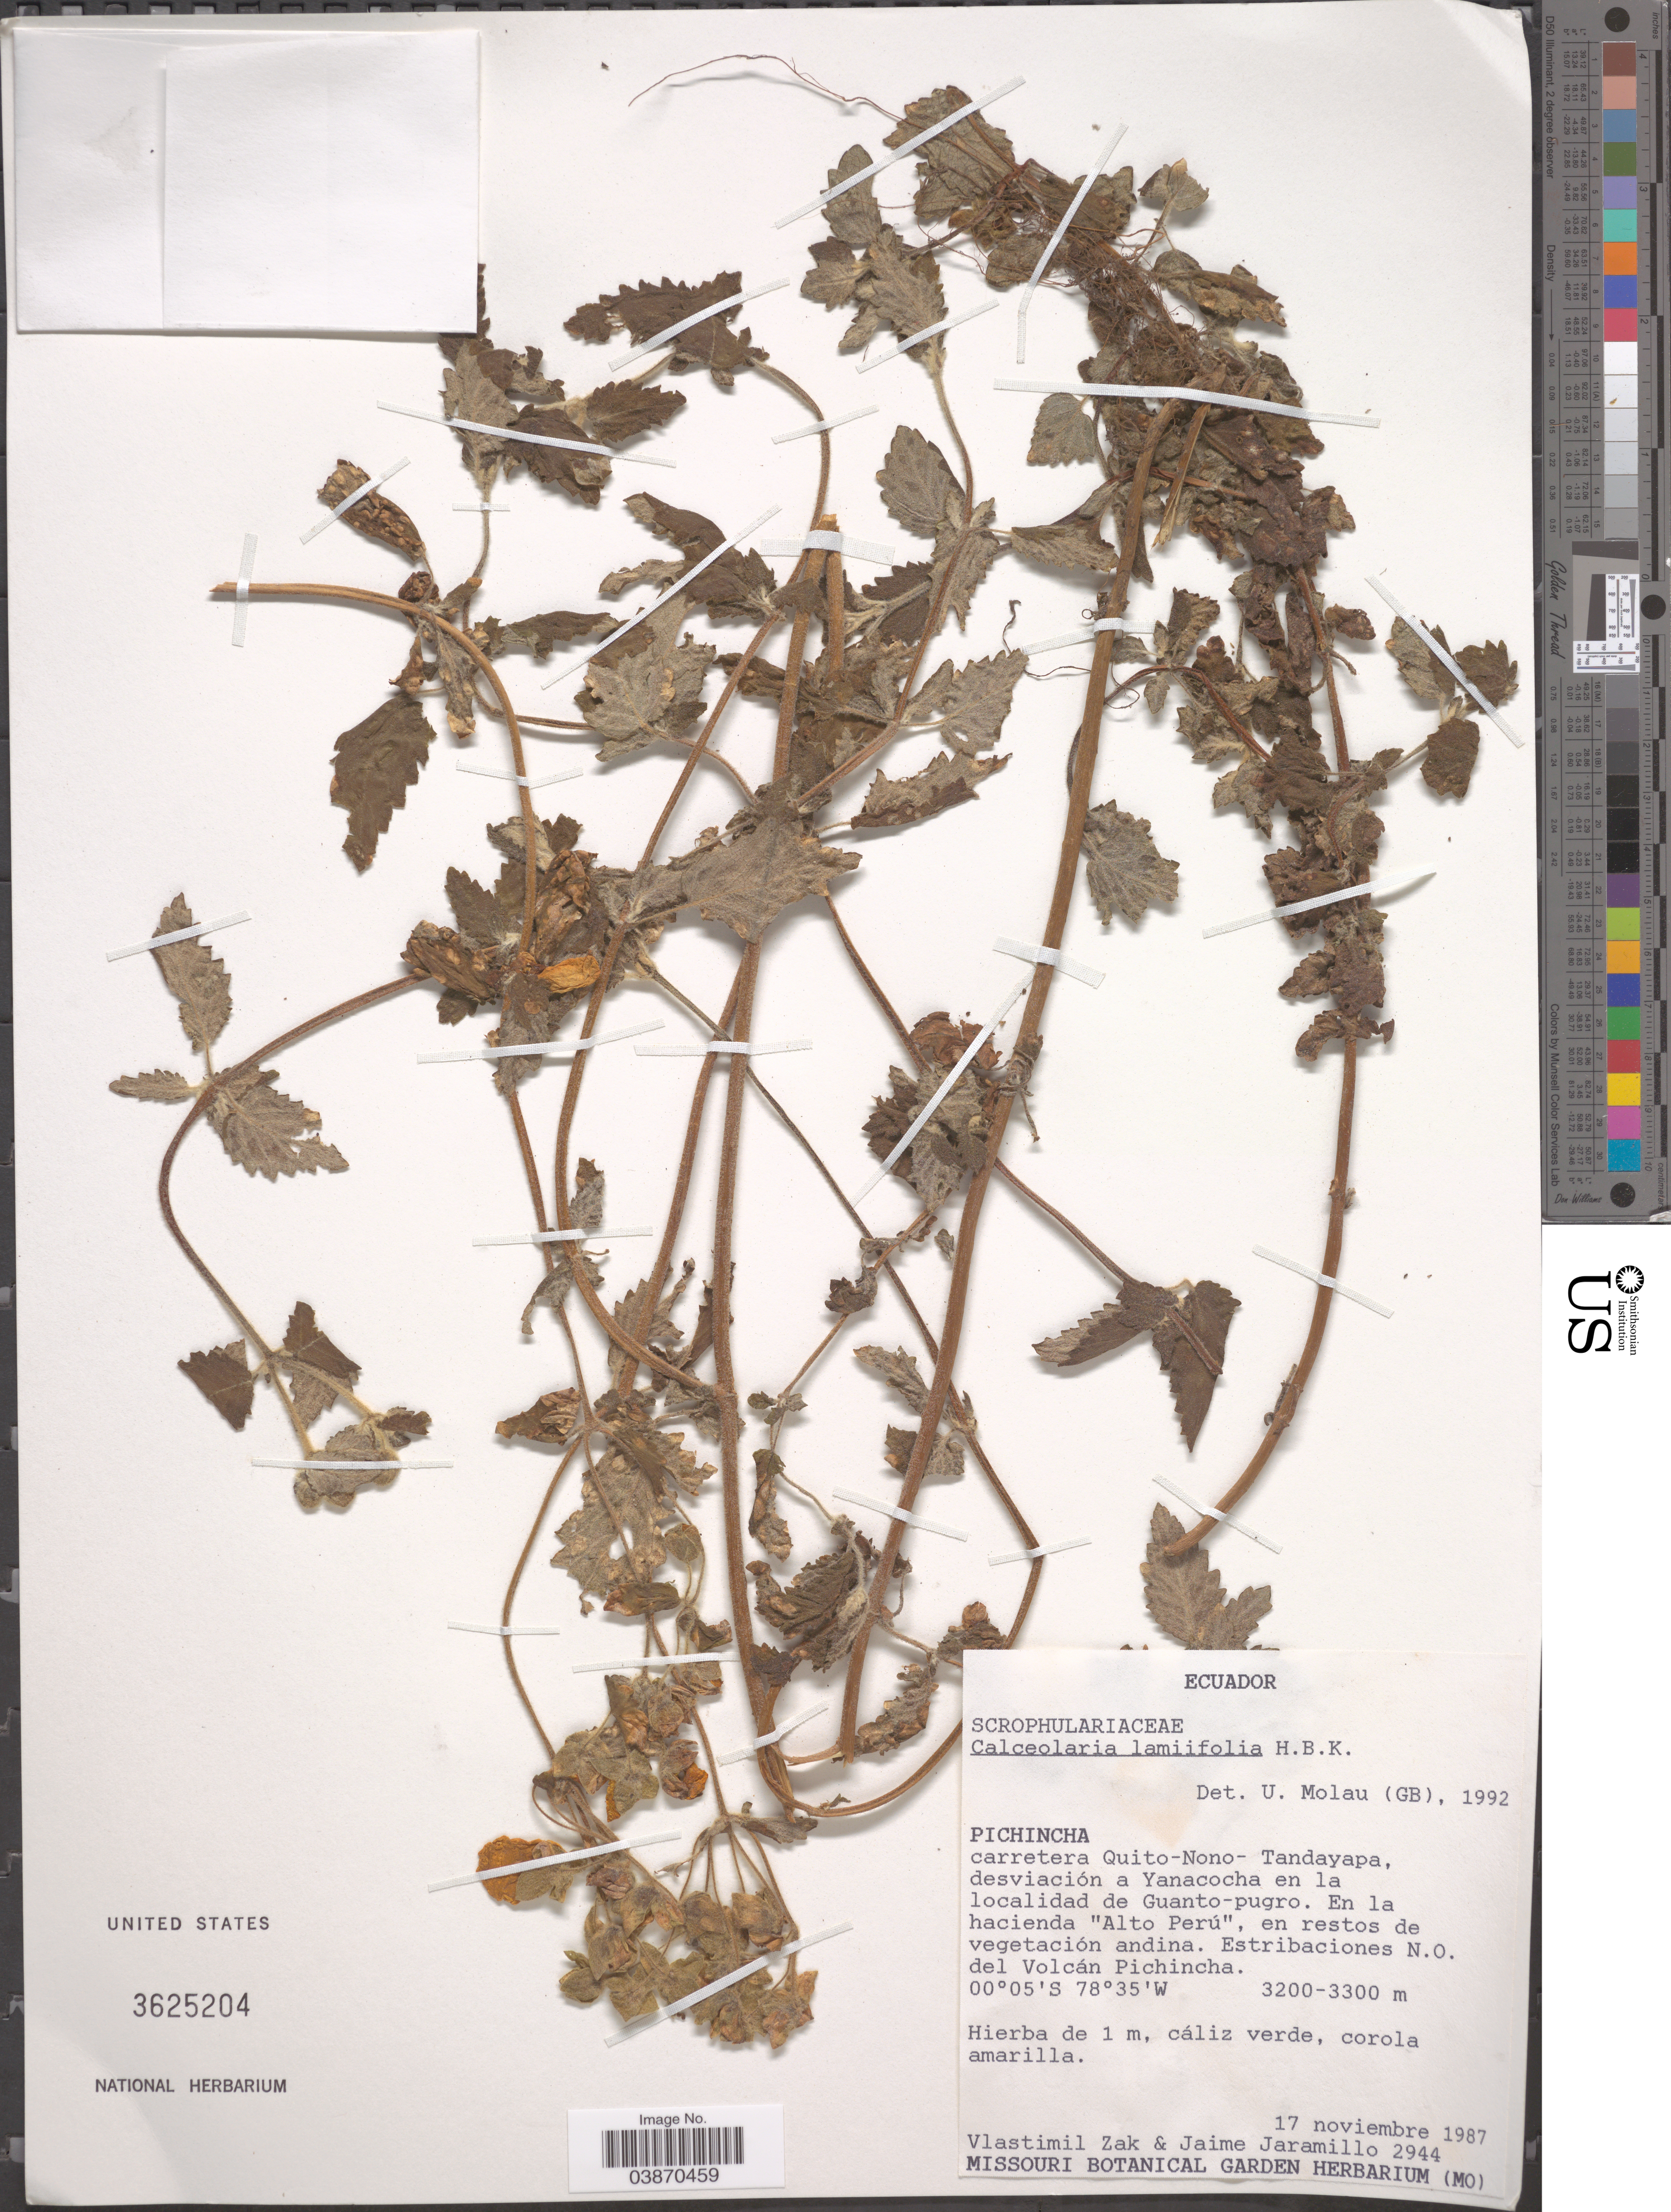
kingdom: Plantae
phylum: Tracheophyta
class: Magnoliopsida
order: Lamiales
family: Calceolariaceae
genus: Calceolaria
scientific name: Calceolaria lamiifolia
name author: Kunth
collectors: V. Zak & J. Jaramillo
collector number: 2944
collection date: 1987-11-17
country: Ecuador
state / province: Pichincha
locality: Carretera Quito-Nono-Tandayapa, desviación a Yanacocha en la localidad de Guanto-pugro. En la hacienda 'Alto Perú', en restos de vegetación andina. Estribaciones N.O. del Volcán Pichincha.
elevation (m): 3200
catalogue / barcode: US 3625204